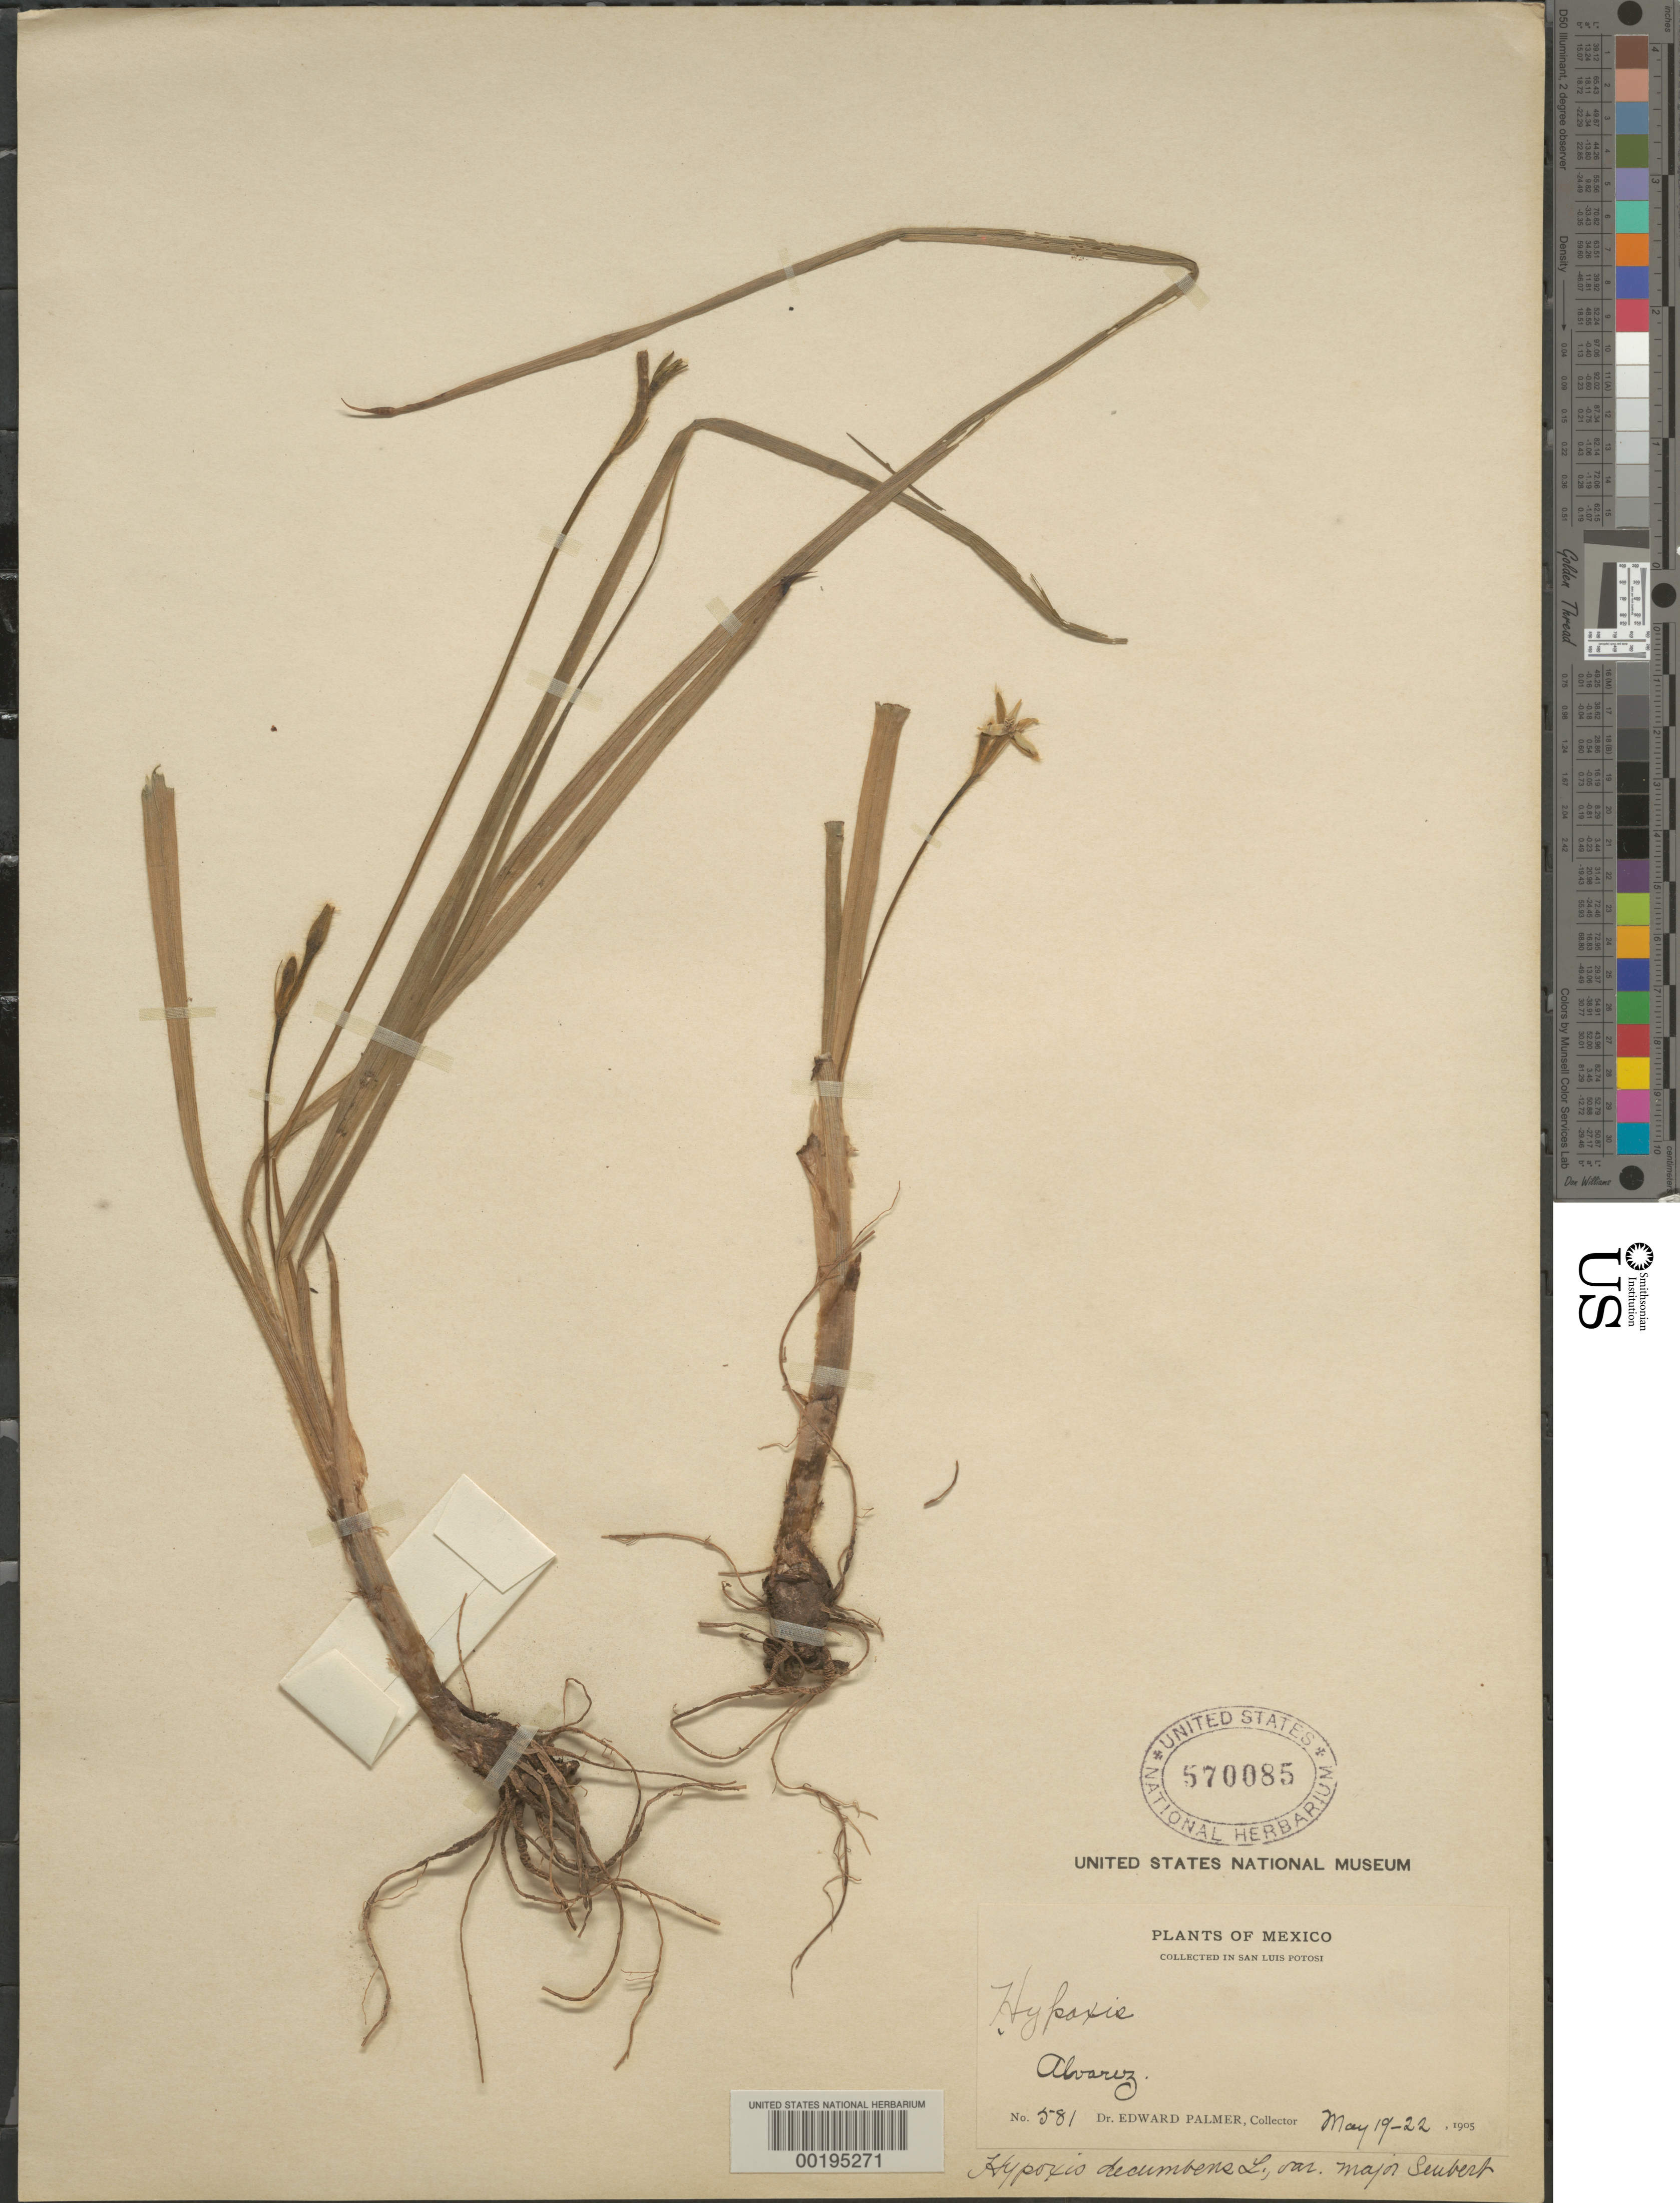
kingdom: Plantae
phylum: Tracheophyta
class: Liliopsida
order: Asparagales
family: Hypoxidaceae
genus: Hypoxis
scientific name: Hypoxis decumbens var. major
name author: Seub.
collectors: E. Palmer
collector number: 581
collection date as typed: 19 May 1905 to 22 May 1905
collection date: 1905-05-19/1905-05-22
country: Mexico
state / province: San Luis Potosí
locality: Alvarez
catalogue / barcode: US 570085